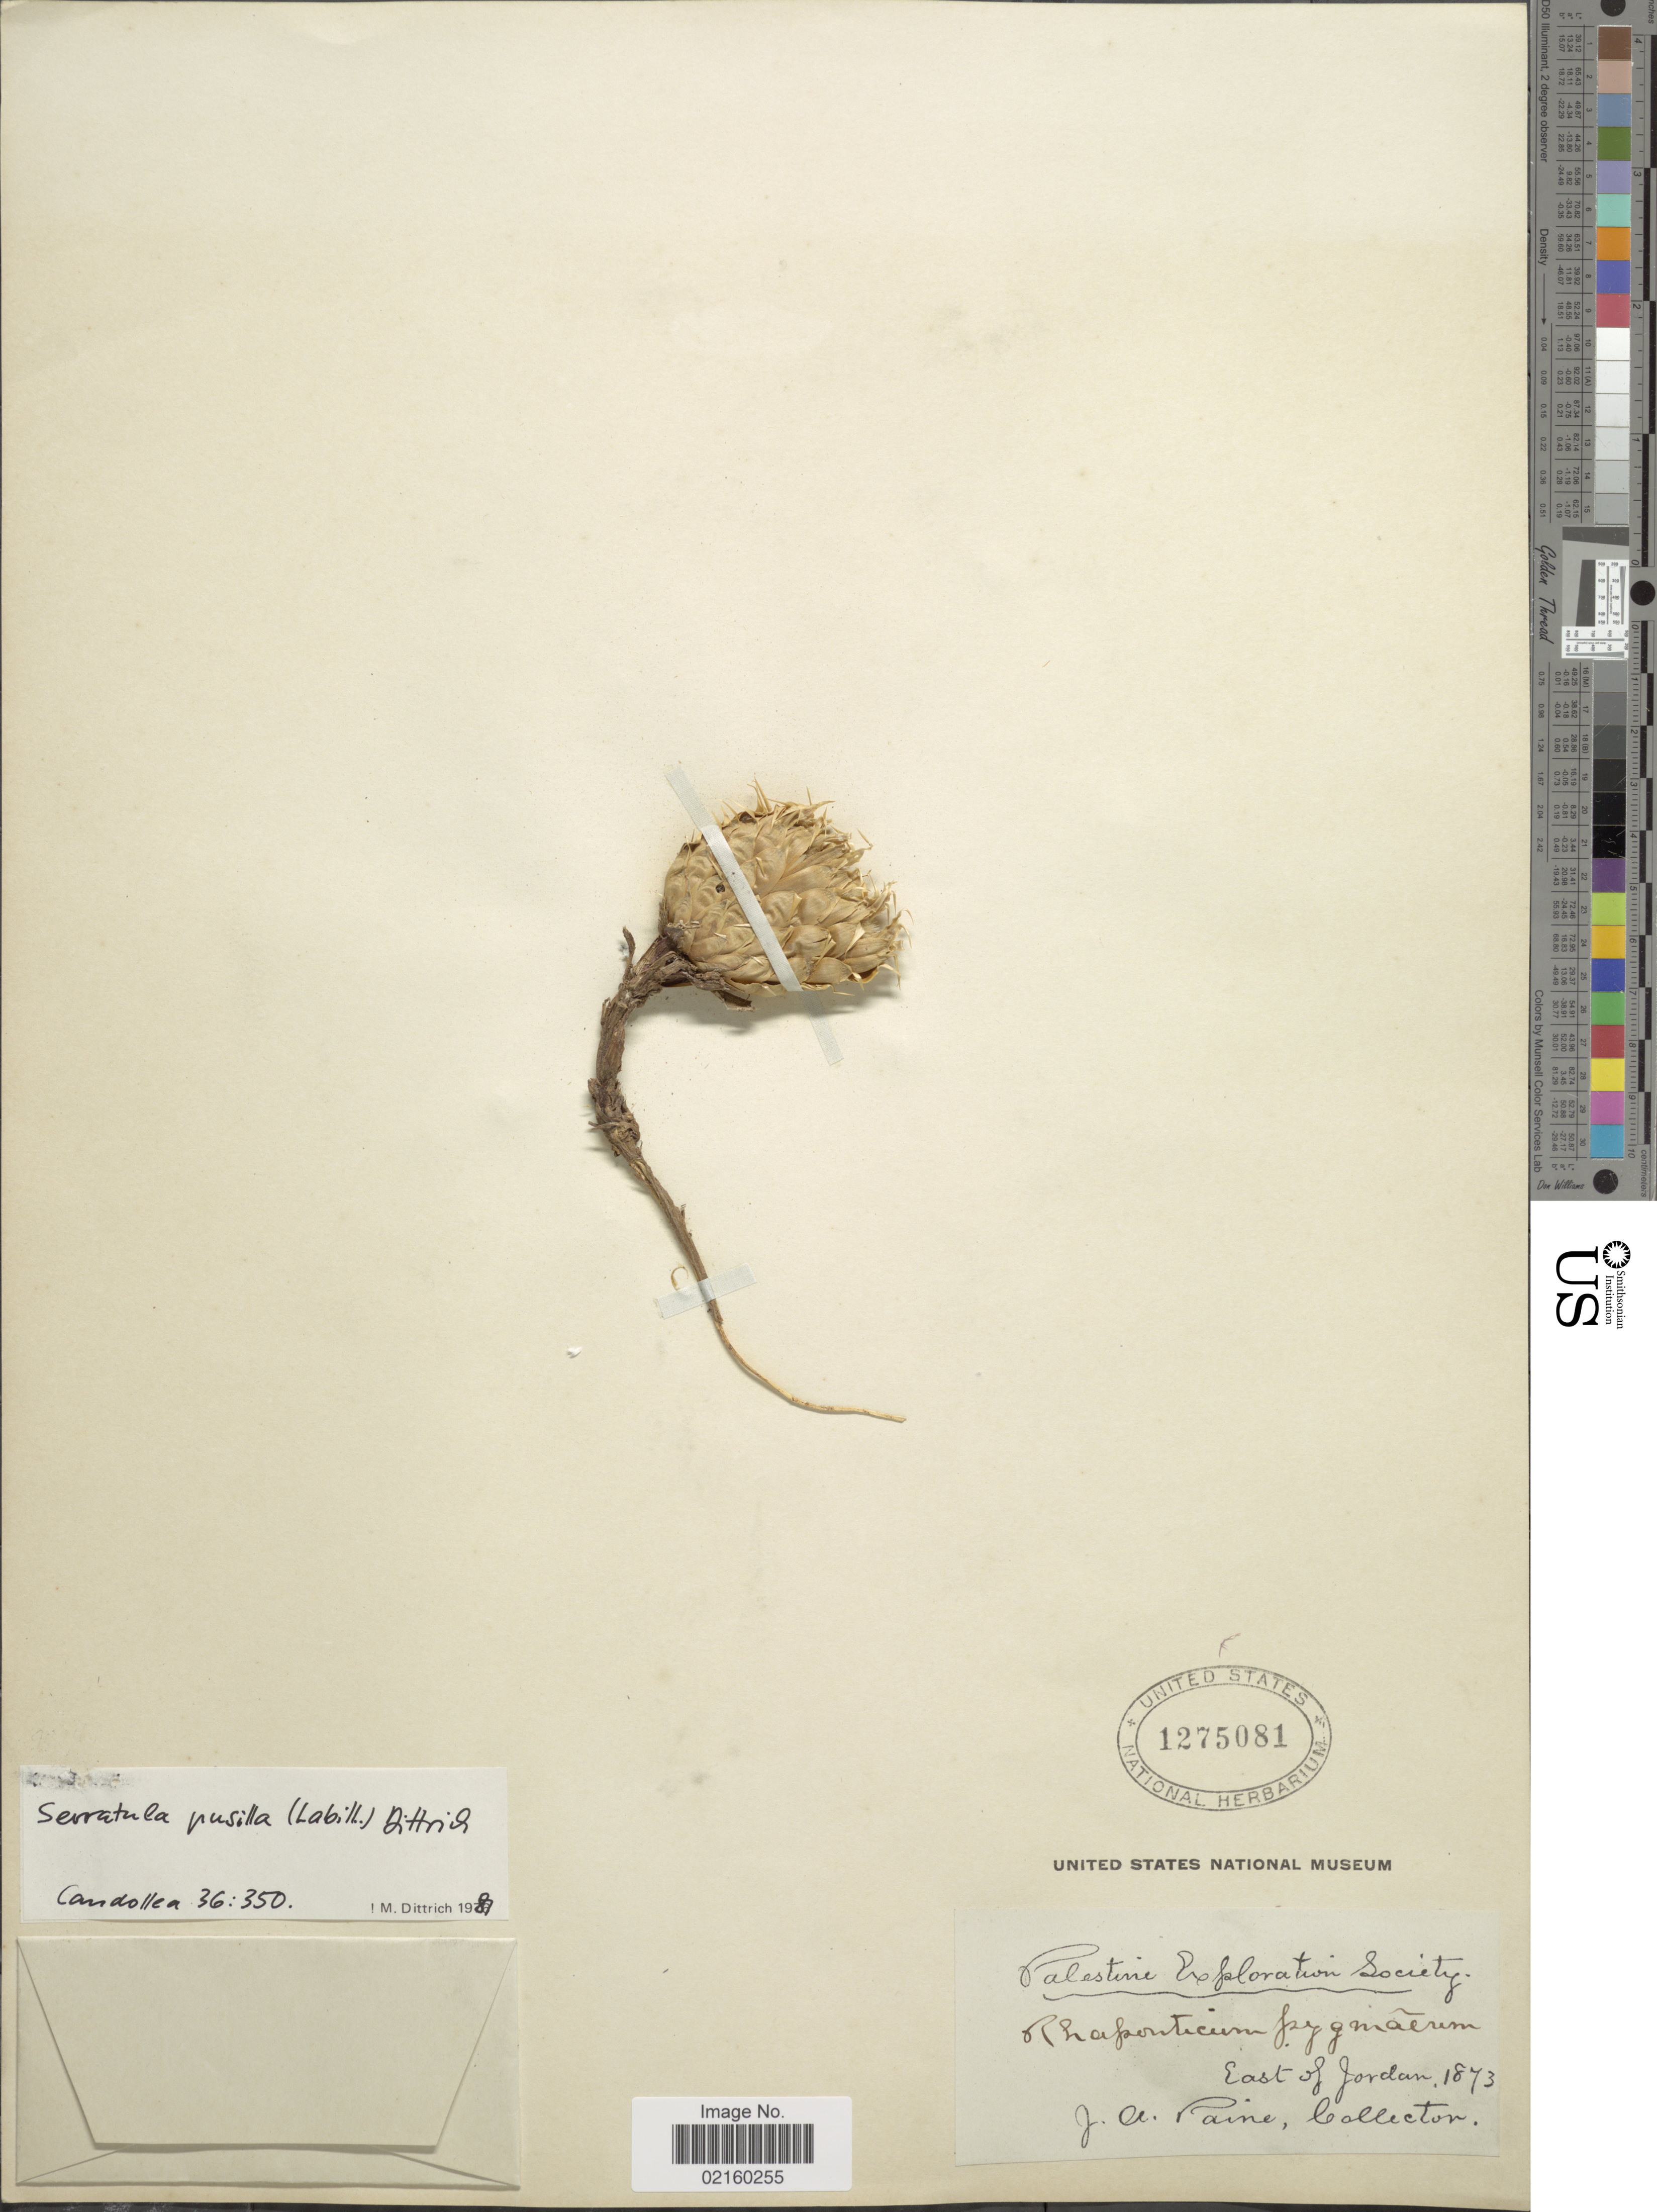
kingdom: Plantae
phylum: Tracheophyta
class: Magnoliopsida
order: Asterales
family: Asteraceae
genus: Klasea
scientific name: Klasea pusilla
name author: (Labill.) Greuter & Wagenitz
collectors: J. A. Paine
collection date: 1873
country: Jordan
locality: East of Jordan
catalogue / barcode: US 1275081